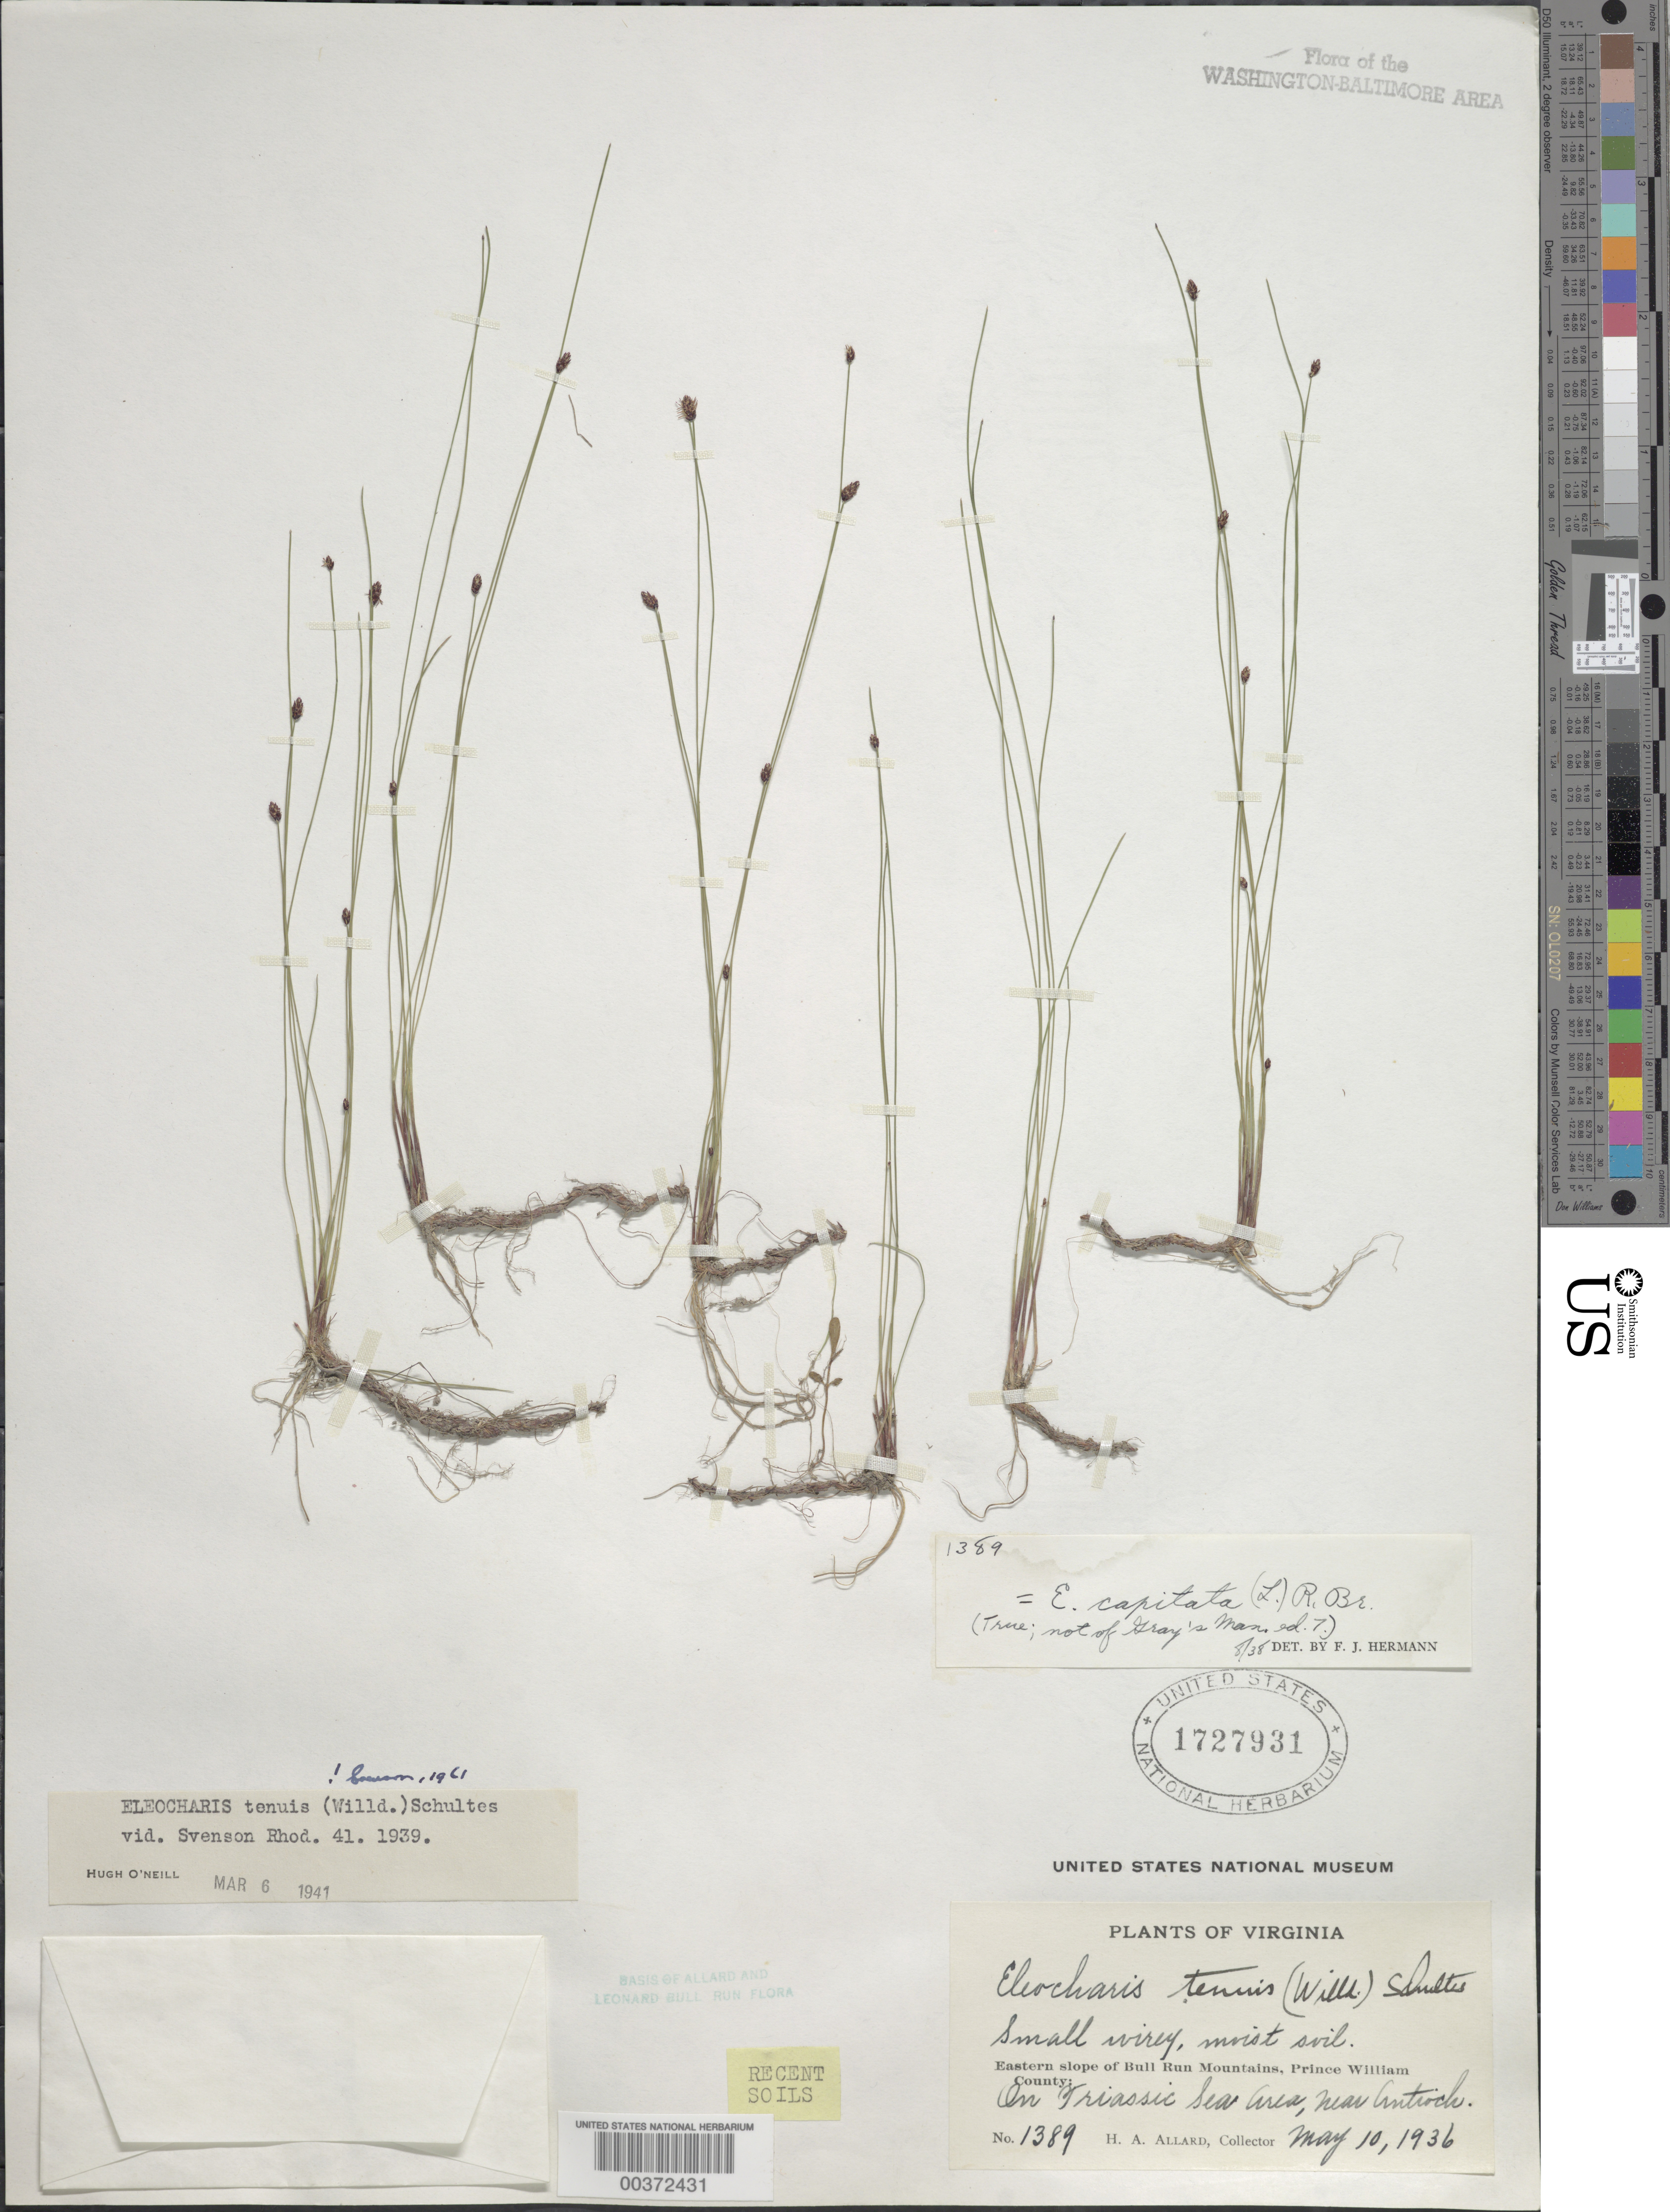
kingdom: Plantae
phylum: Tracheophyta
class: Liliopsida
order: Poales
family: Cyperaceae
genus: Eleocharis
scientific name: Eleocharis tenuis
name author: (Willd.) Schult.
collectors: H. A. Allard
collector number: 1389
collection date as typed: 10 May 1936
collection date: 1936-05-10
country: United States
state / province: Virginia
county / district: Prince William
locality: Antioch vicinity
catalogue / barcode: US 1727931